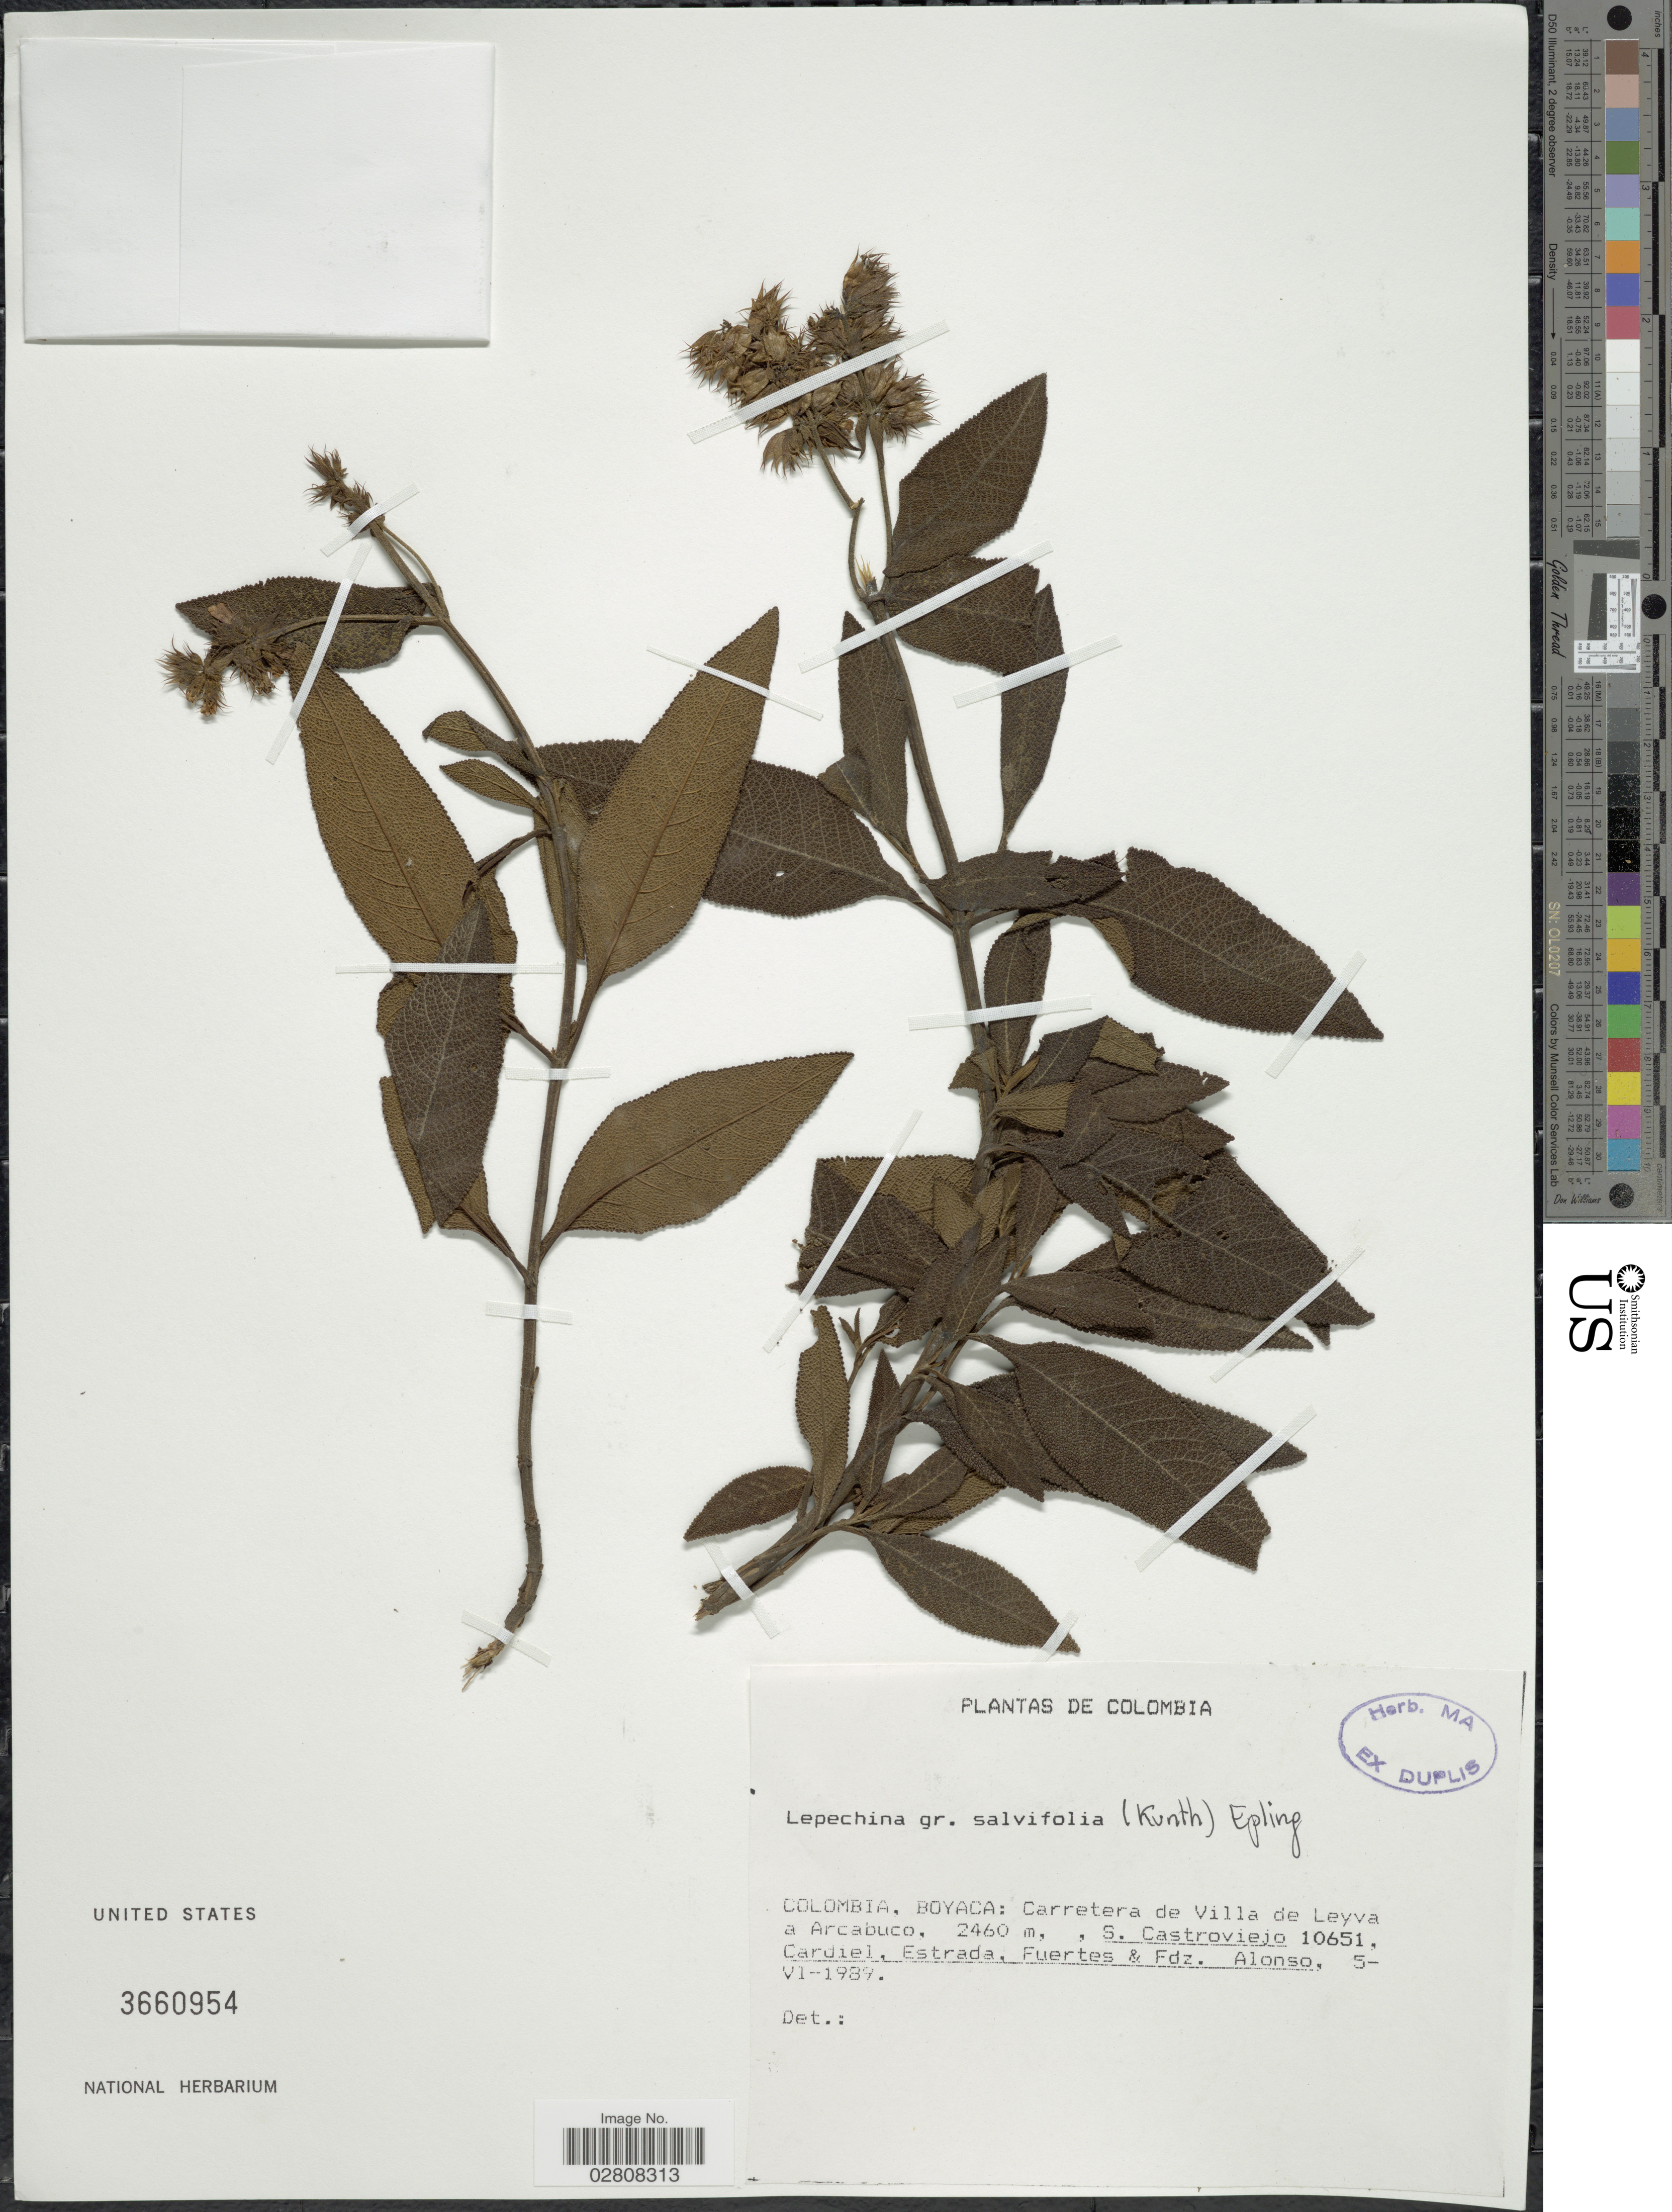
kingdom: Plantae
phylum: Tracheophyta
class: Magnoliopsida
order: Lamiales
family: Lamiaceae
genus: Lepechinia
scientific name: Lepechinia salviifolia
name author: (Kunth) Epling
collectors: S. Castroviejo, Cardiel, -. Estrada, -- Fuertes & F. Alonso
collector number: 10651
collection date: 1989-06-05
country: Colombia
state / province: Boyacá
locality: Carretera de Villa de Leyva a Arcabuco.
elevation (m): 2460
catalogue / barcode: US 3660954